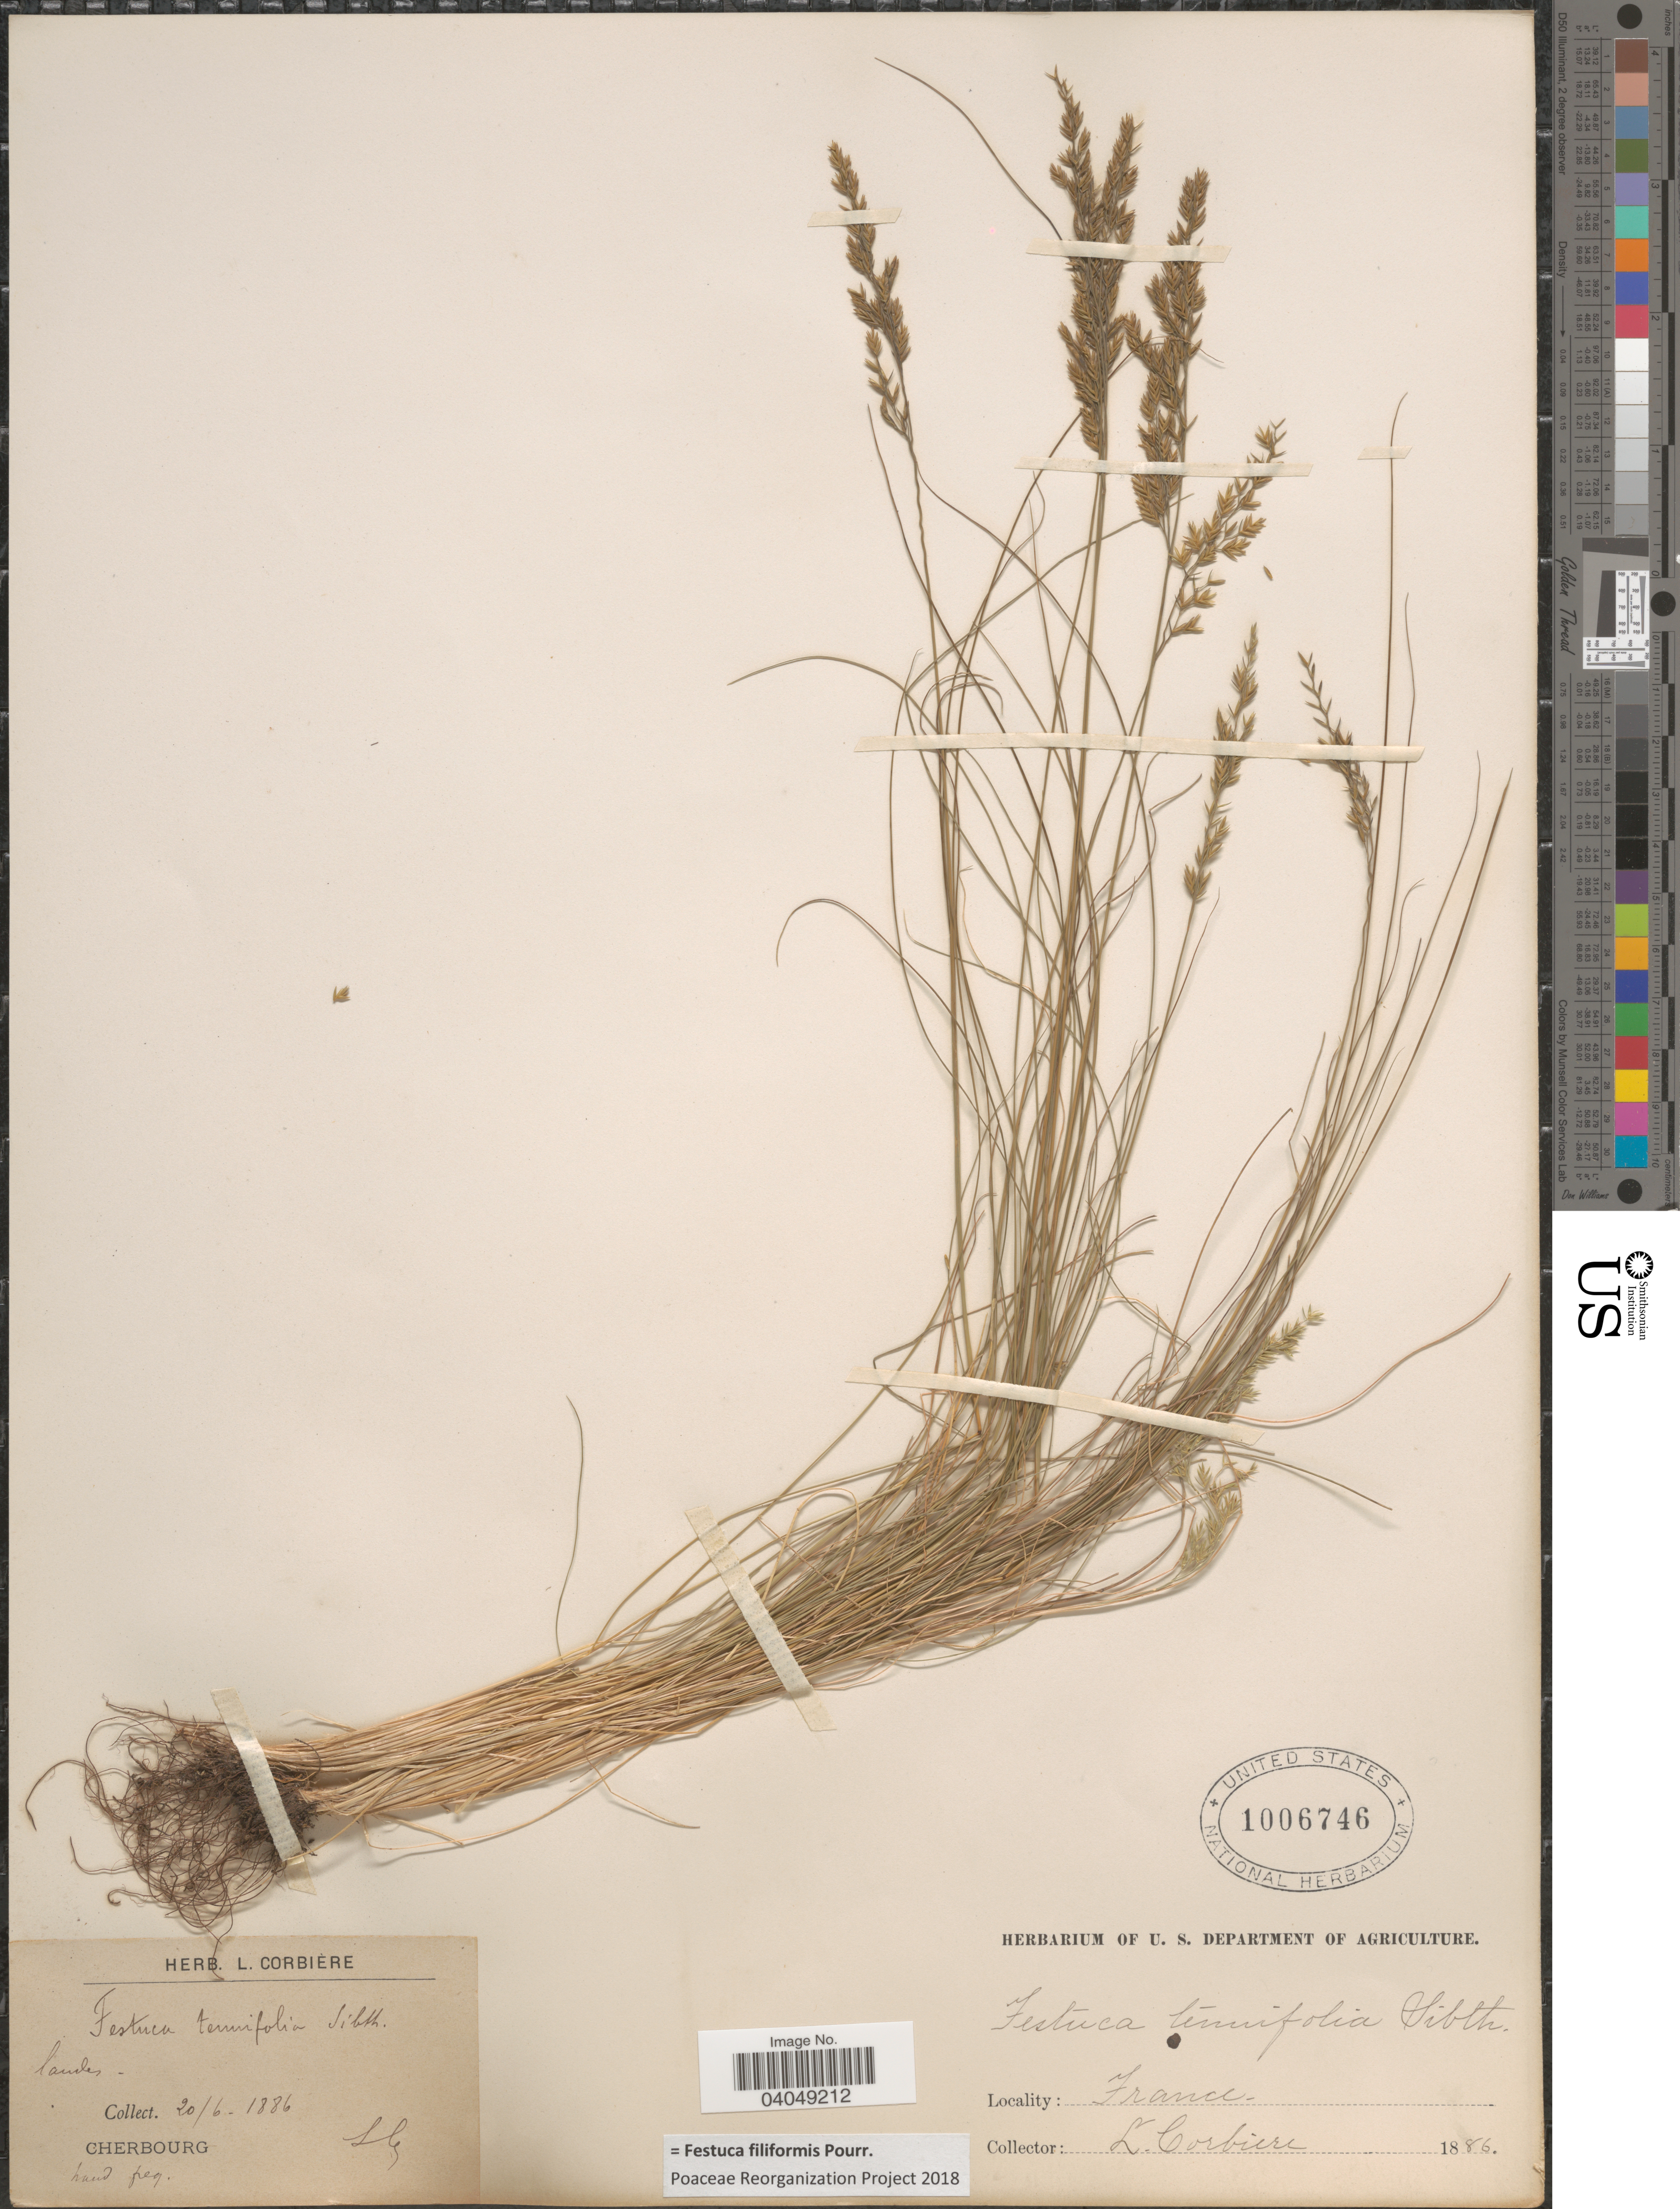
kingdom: Plantae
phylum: Tracheophyta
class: Liliopsida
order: Poales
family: Poaceae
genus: Festuca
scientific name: Festuca filiformis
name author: Pourr.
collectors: L. Corbière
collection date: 1886-06-20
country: France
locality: Cherbourg.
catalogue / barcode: US 1006746